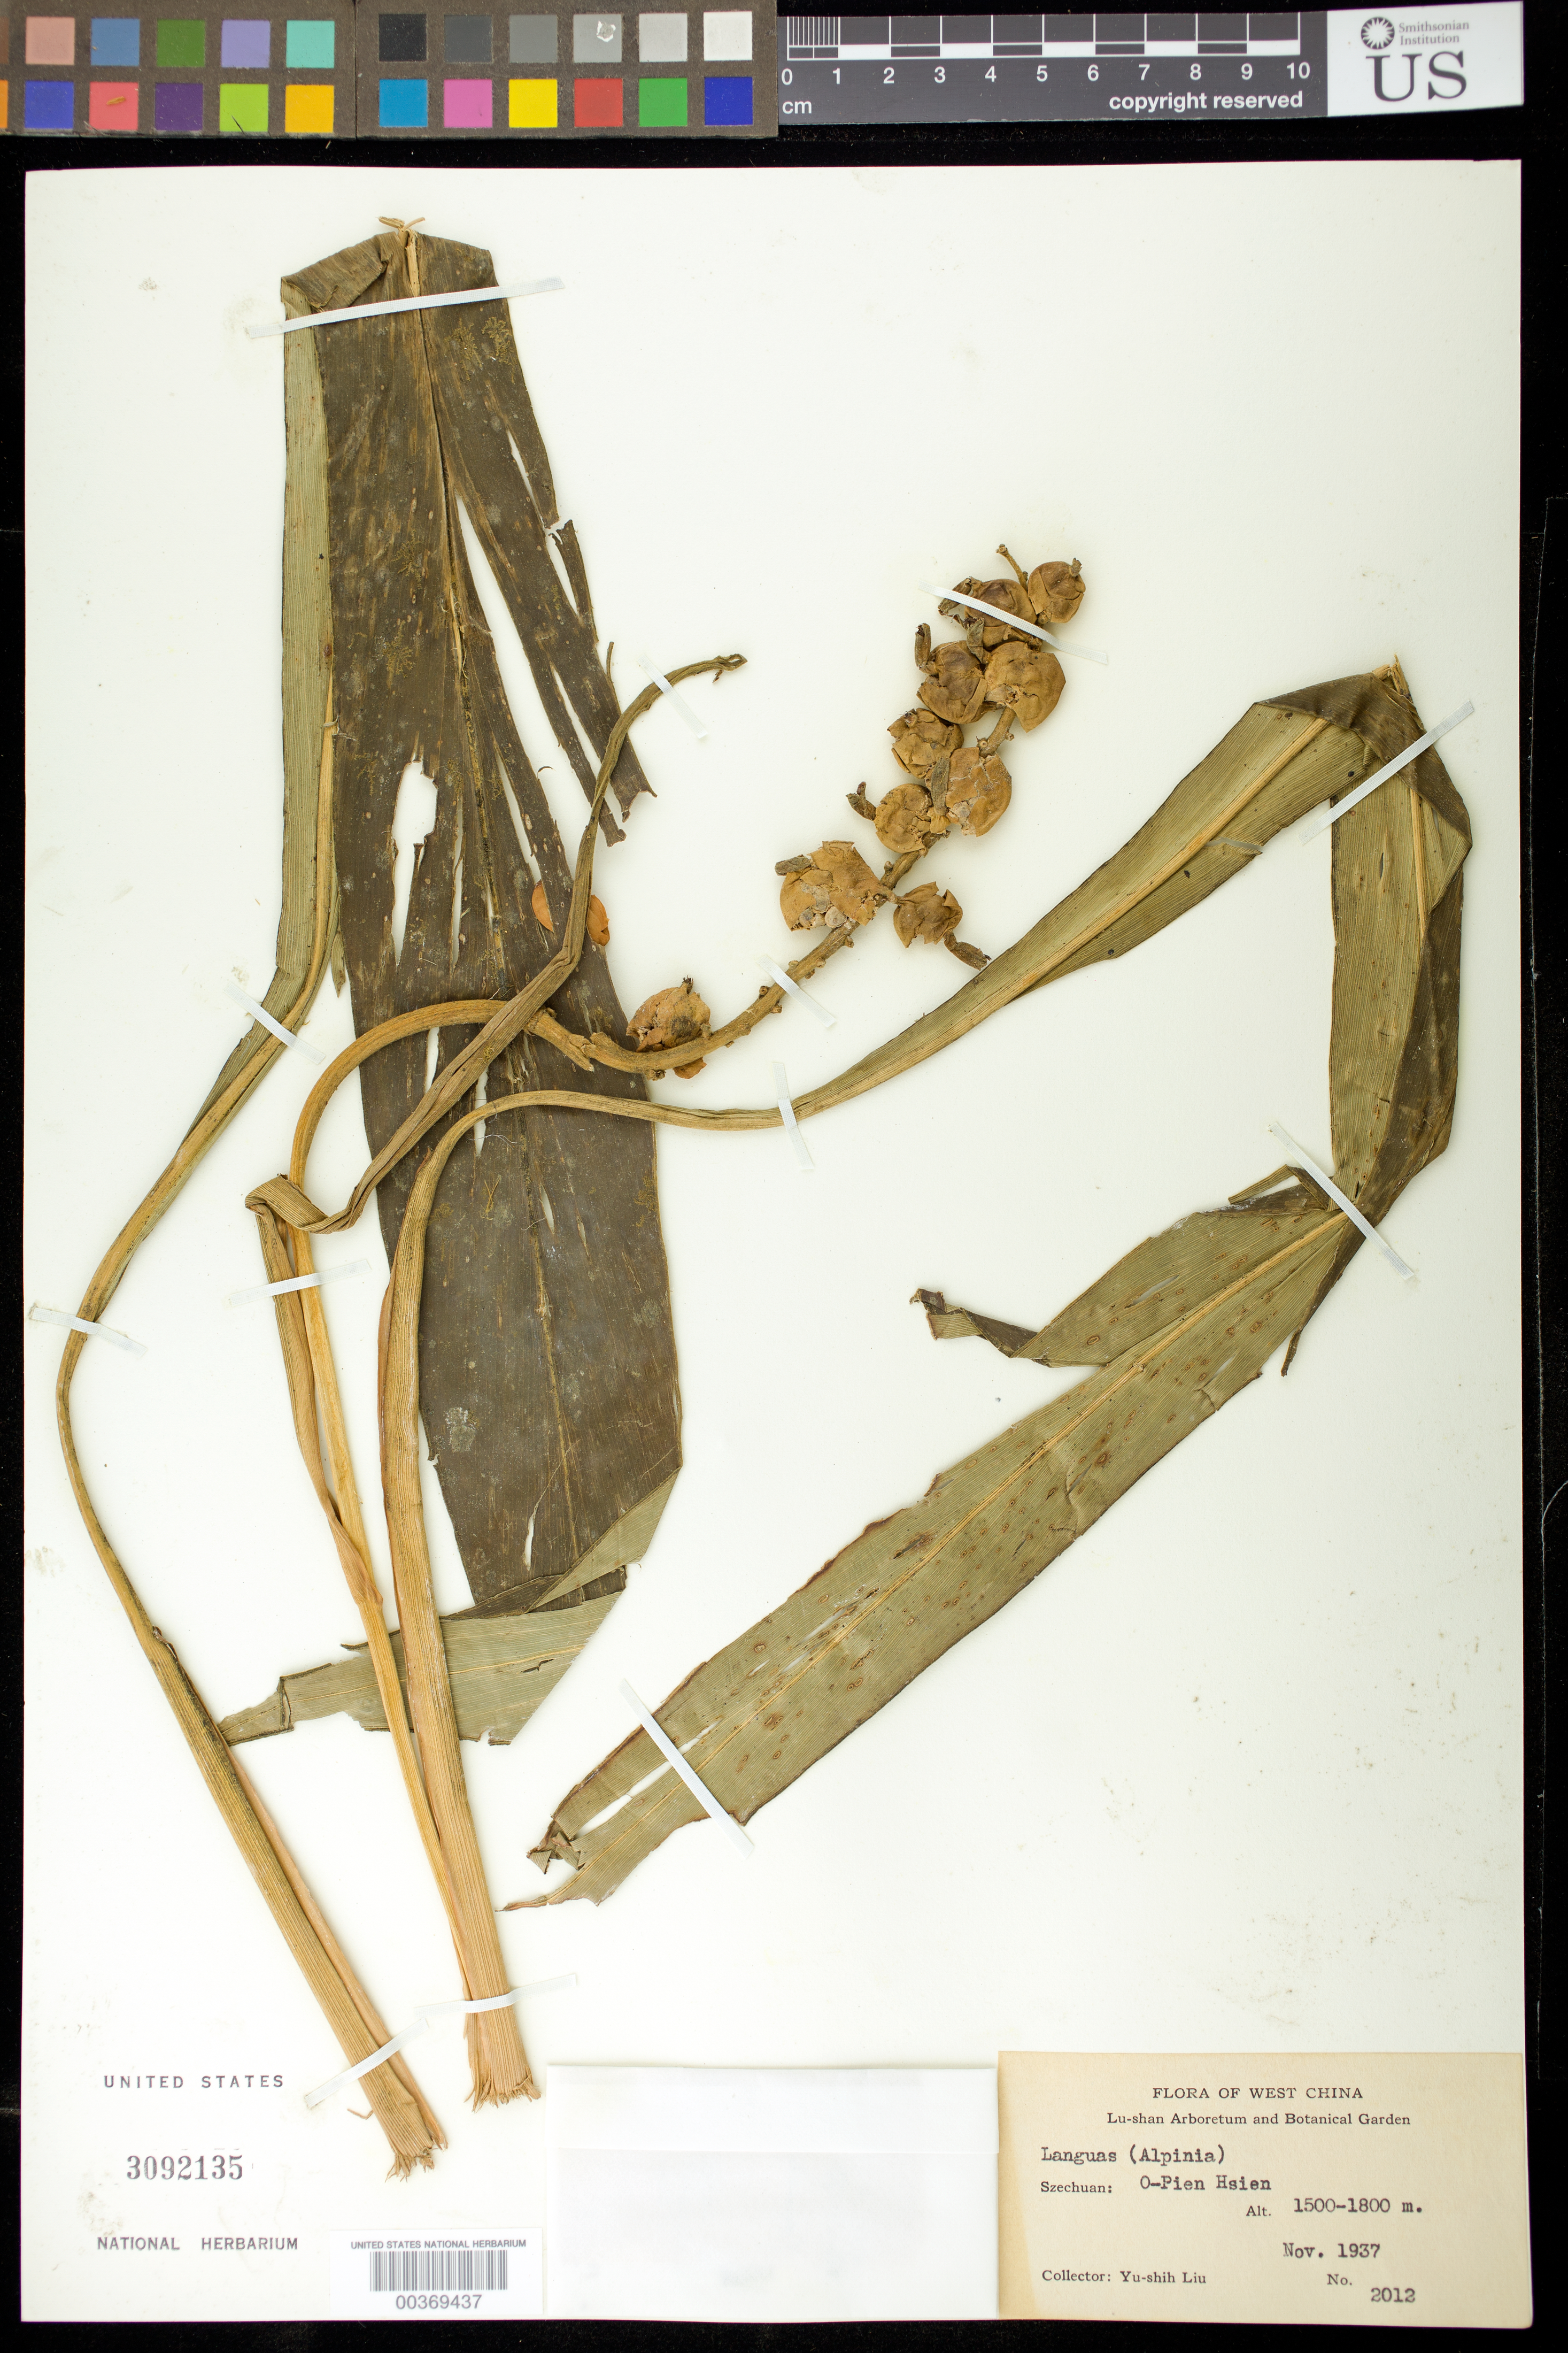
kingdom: Plantae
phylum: Tracheophyta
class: Liliopsida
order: Zingiberales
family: Zingiberaceae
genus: Alpinia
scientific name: Alpinia sp.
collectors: Y.-S. Liu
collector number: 2012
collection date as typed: Nov 1937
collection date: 1937-11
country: China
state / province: Sichuan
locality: Flora of w china, szechuan: o-pien hsien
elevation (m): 1500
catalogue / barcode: US 3092135